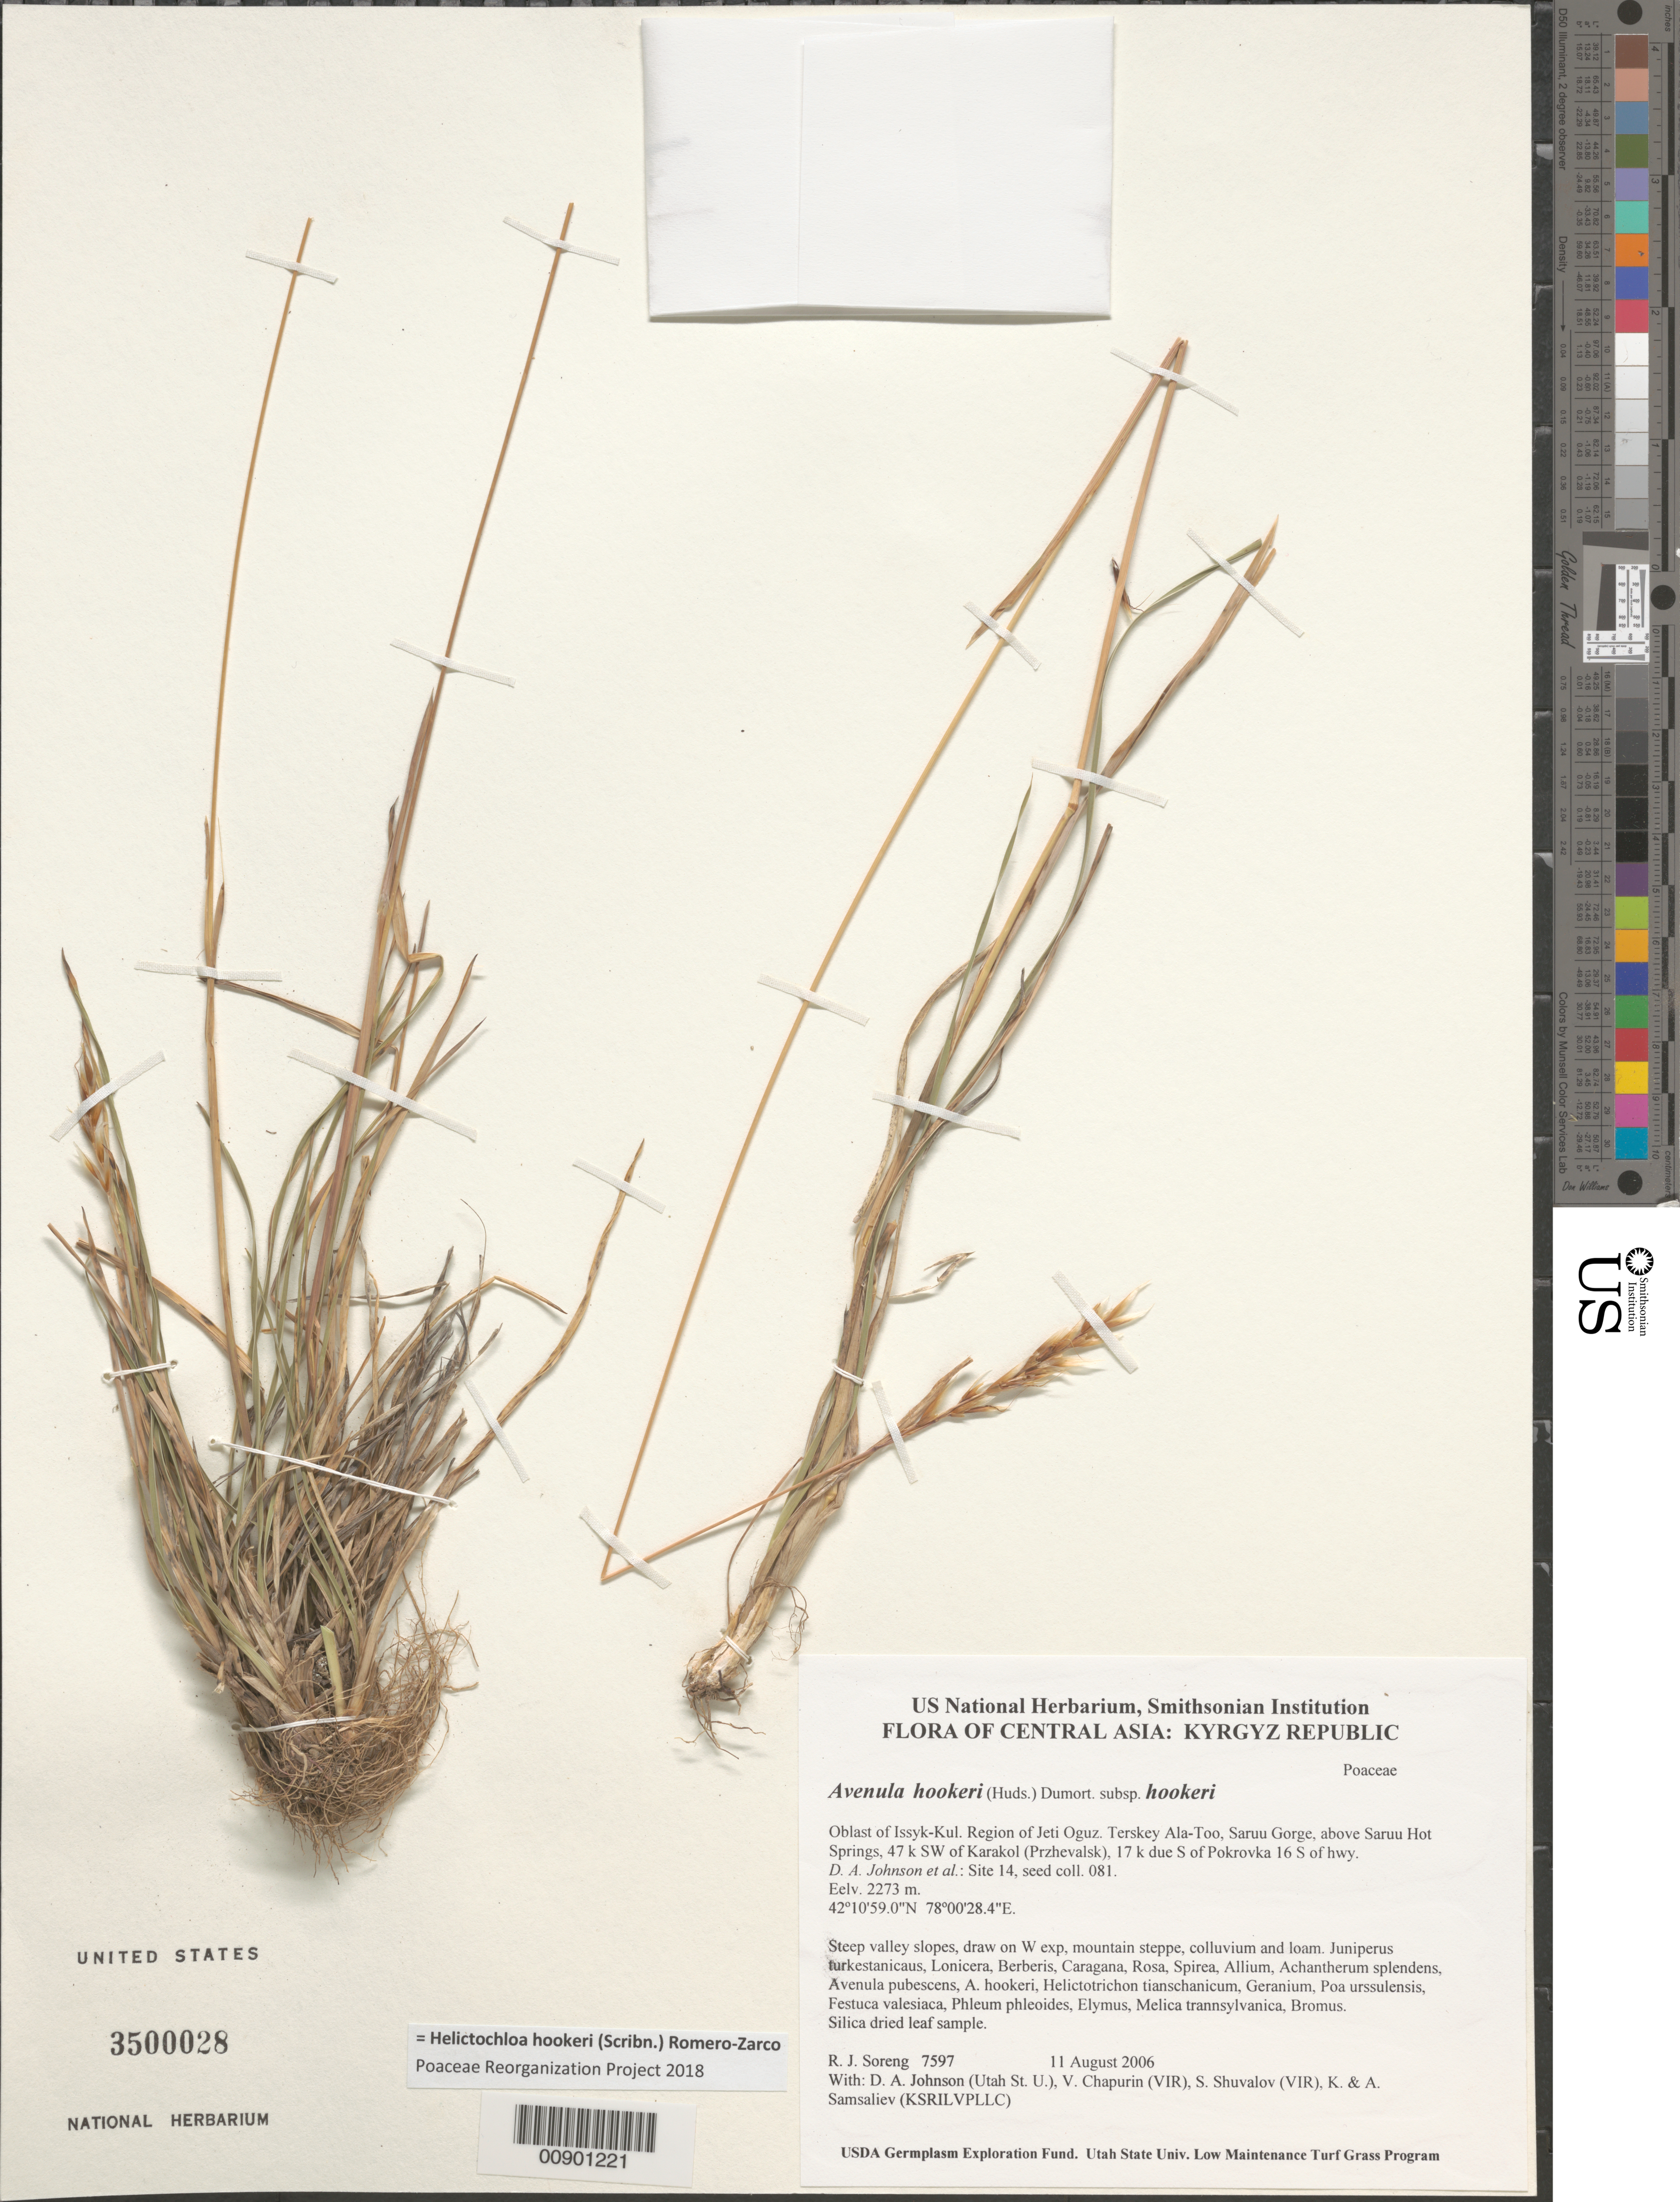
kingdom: Plantae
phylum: Tracheophyta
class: Liliopsida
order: Poales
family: Poaceae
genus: Helictochloa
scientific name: Helictochloa hookeri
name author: (Scribn.) Romero Zarco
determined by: Poaceae Reorganization Project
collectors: R. J. Soreng, D. Johnson, S. Shuvalov, V. Chapurin, K. Samsaliev & A. Samsaliev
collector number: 7597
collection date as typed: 11 Aug 2006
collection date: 2006-08-11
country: Kyrgyzstan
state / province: Ysyk-Kol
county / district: Jeti Oguz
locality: Terskey Ala-Too, Saruu Gorge, above Saruu Hot Springs, 47 km SW of Karakol (Przhevalsk), 17 km due S of Pokrovka 16 S of hwy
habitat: Steep valley slopes, draw on W exp, mountain steppe, colluvium and loam.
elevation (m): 2273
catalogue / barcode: US 3500028